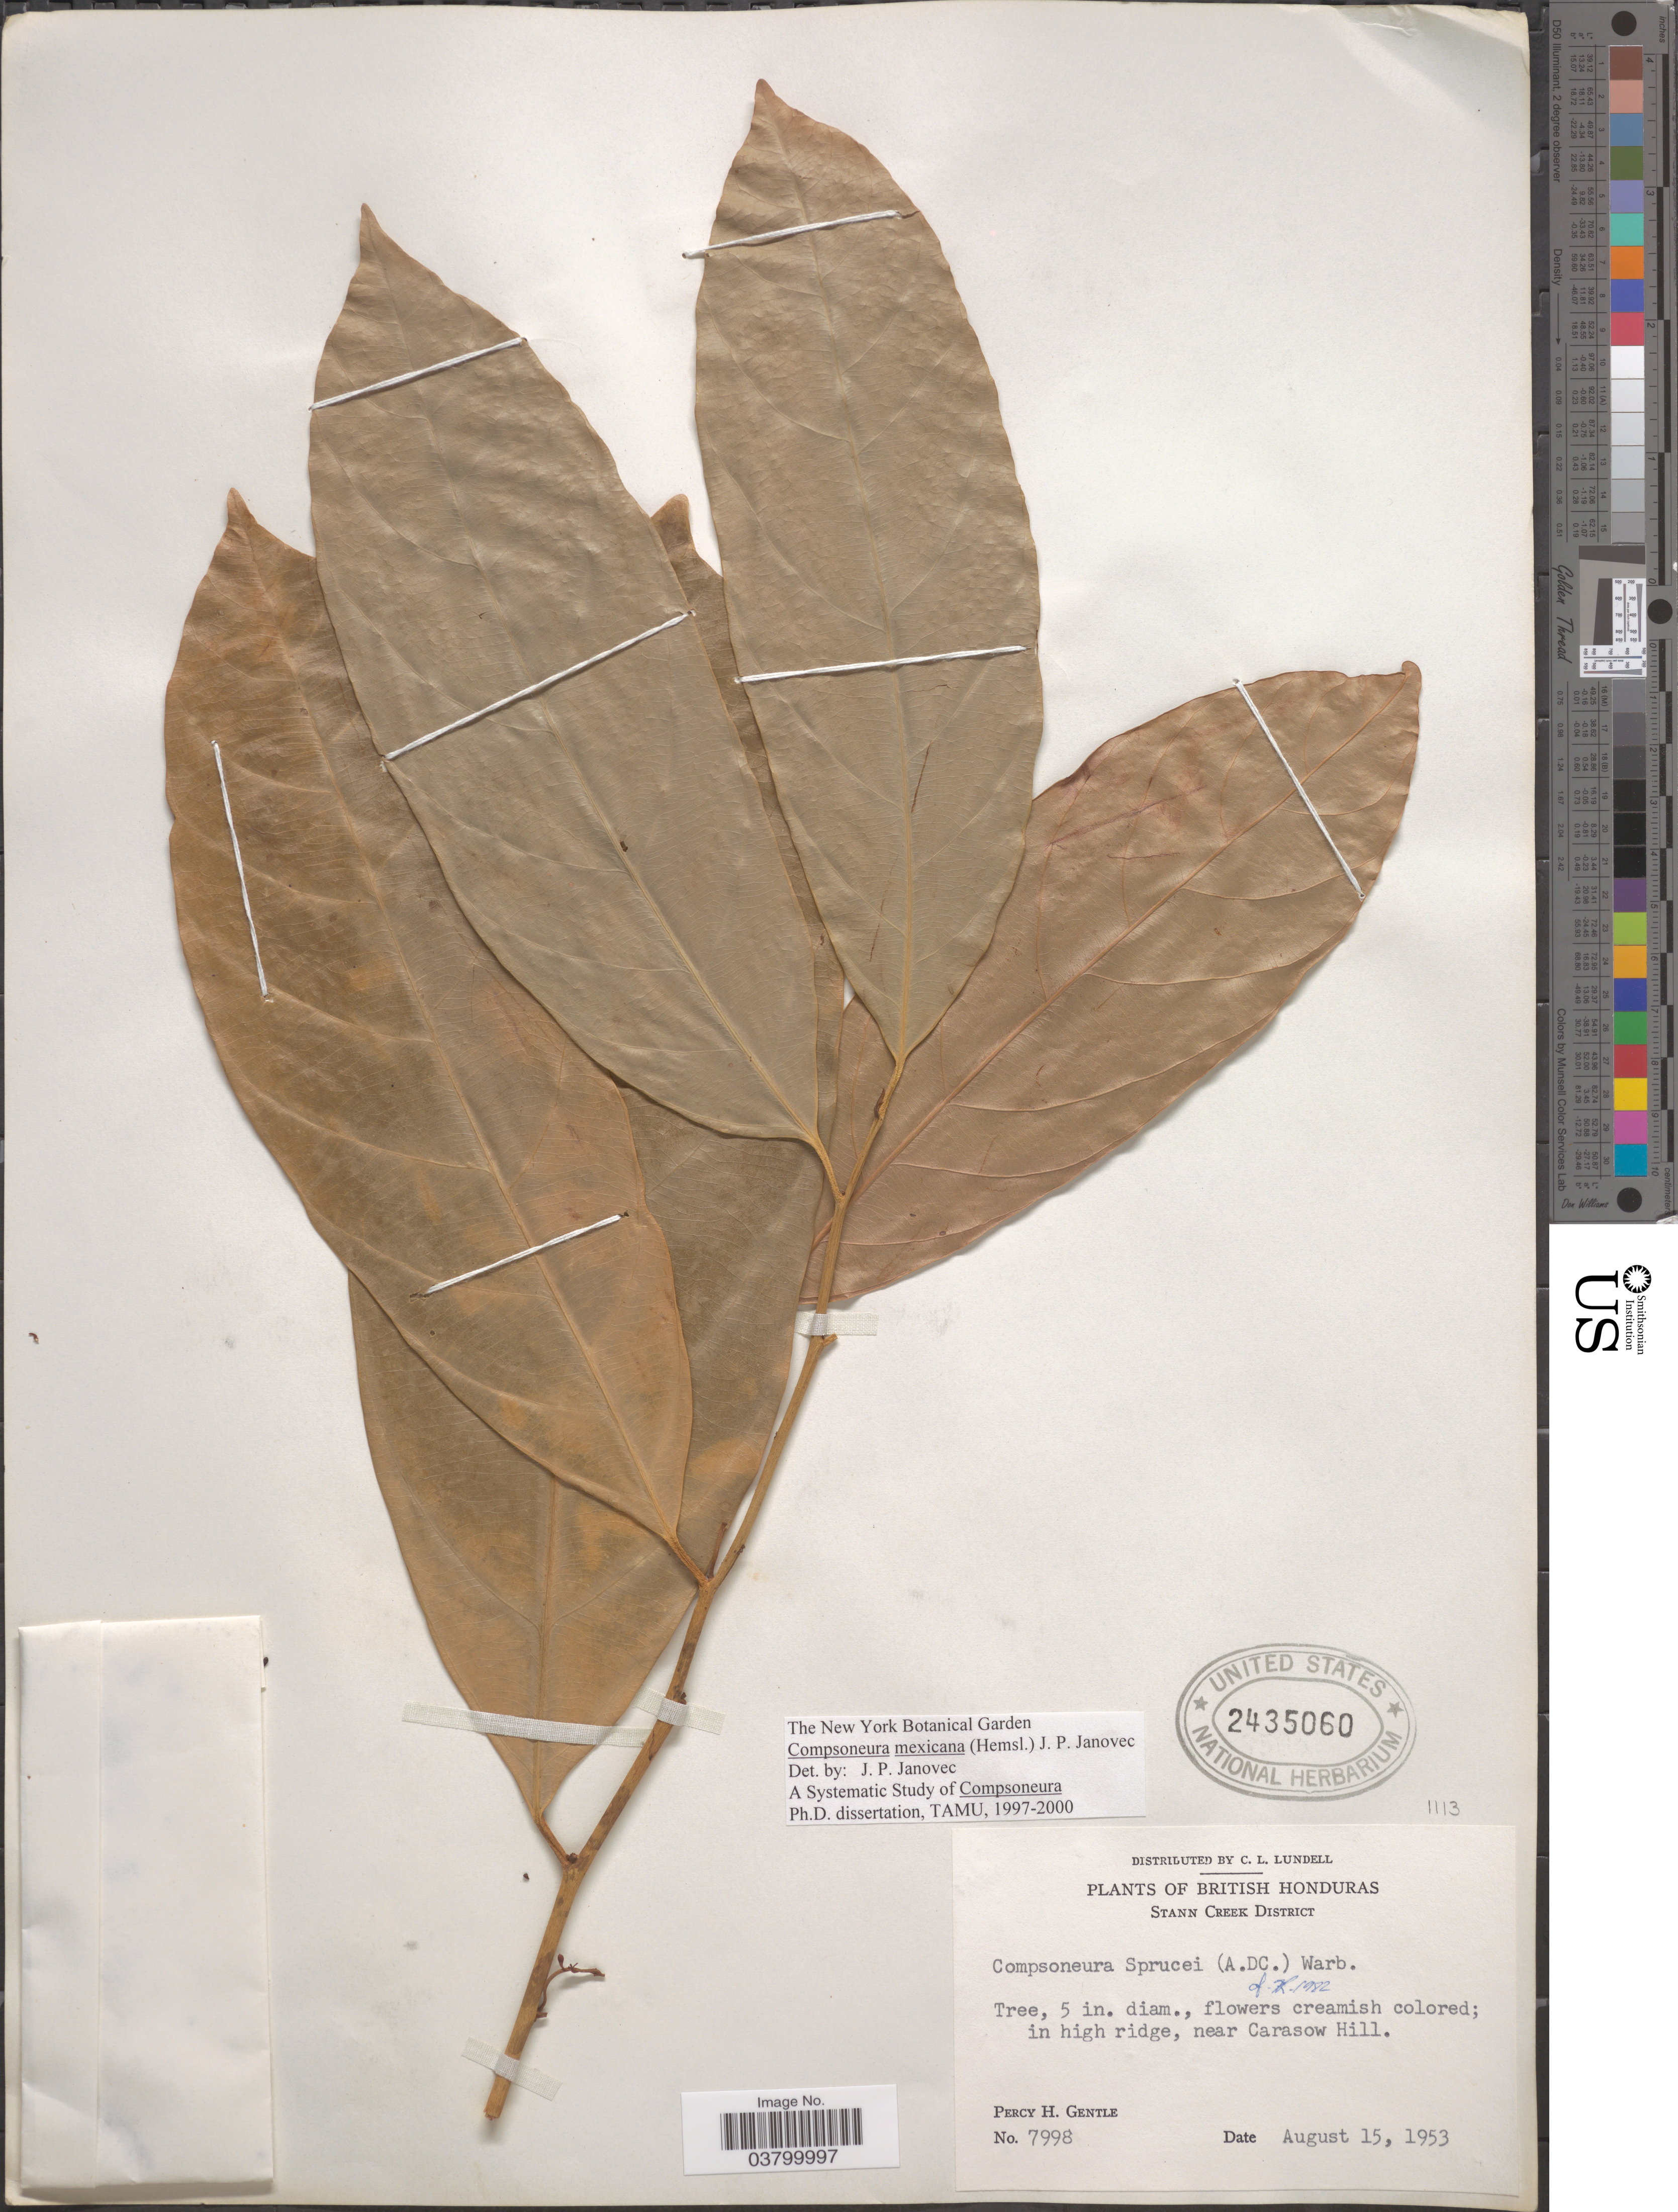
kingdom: Plantae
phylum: Tracheophyta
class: Magnoliopsida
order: Magnoliales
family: Myristicaceae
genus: Compsoneura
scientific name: Compsoneura sprucei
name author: (A. DC.) Warb.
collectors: P. H. Gentle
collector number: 7998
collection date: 1953-08-15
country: Belize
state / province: Stann Creek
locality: British Honduras. Stann Creek District. In high ridge, near Carasow Hill.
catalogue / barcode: US 2435060